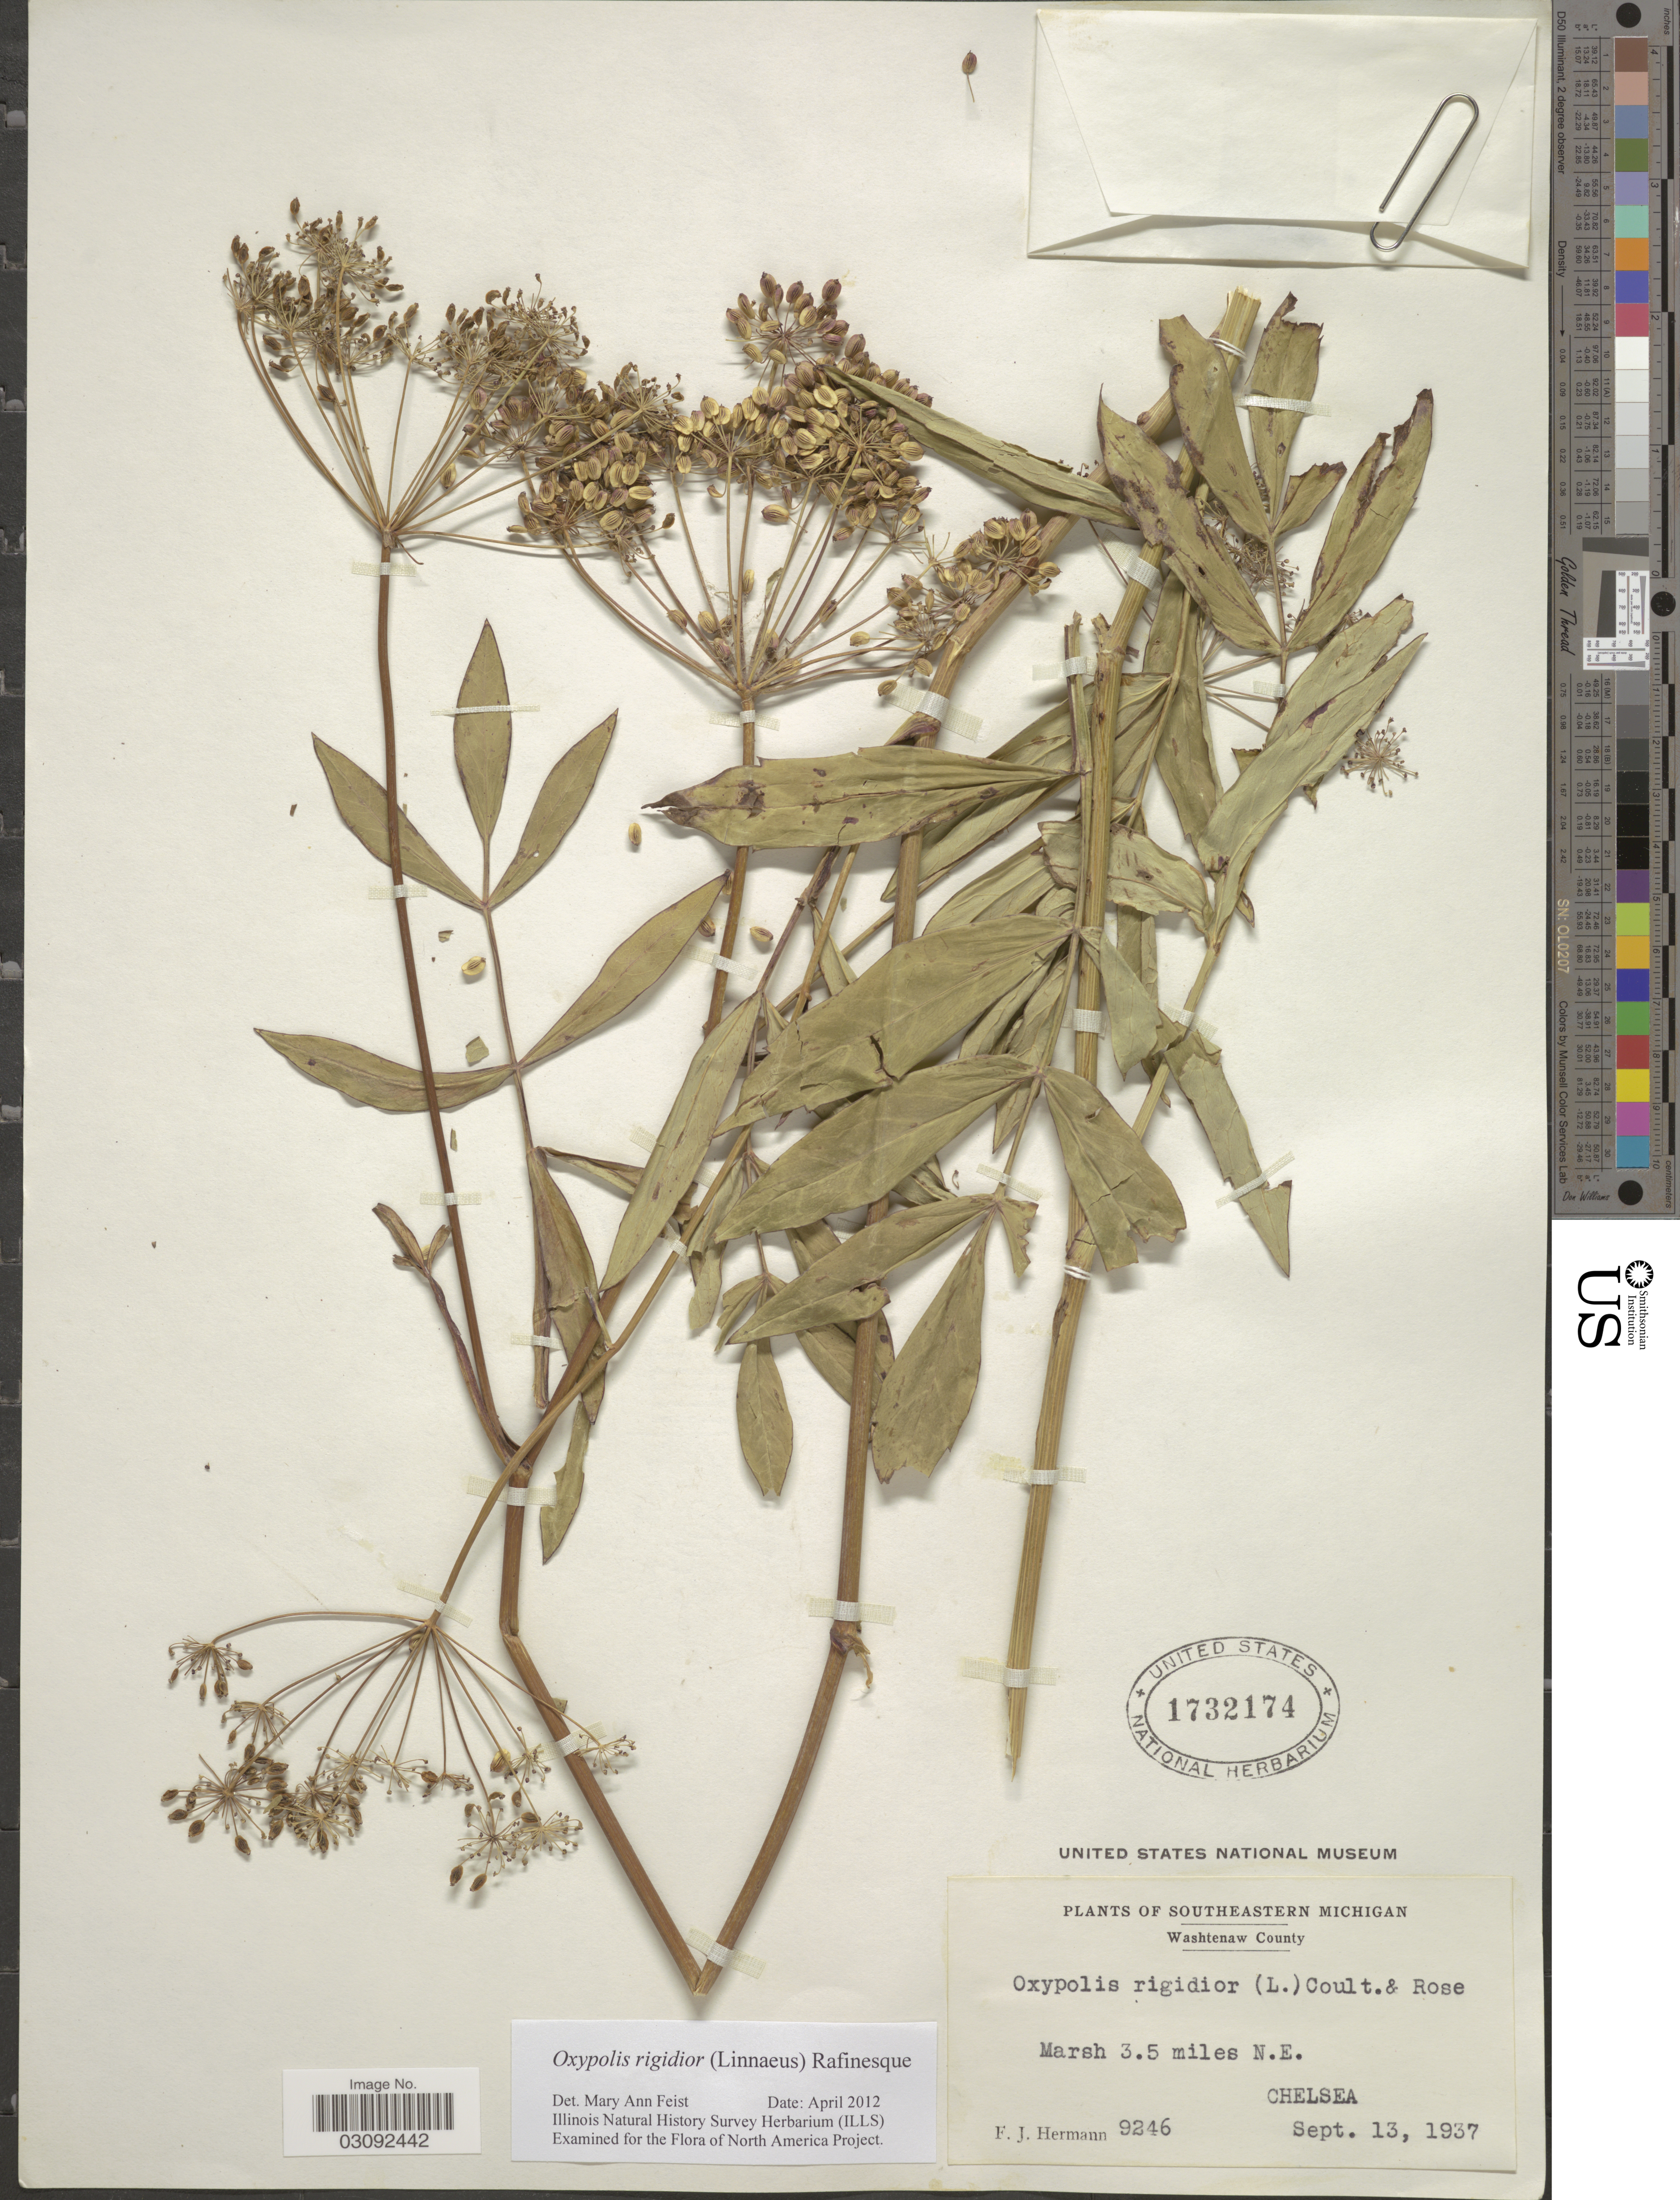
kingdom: Plantae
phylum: Tracheophyta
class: Magnoliopsida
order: Apiales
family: Apiaceae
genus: Oxypolis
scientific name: Oxypolis rigidior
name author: (L.) Raf.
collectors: F. J. Hermann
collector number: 9246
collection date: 1937-09-13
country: United States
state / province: Michigan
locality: Southeastern Michigan. Washtenaw County. Marsh 3.5 miles N.E. Chelsea.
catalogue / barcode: US 1732174